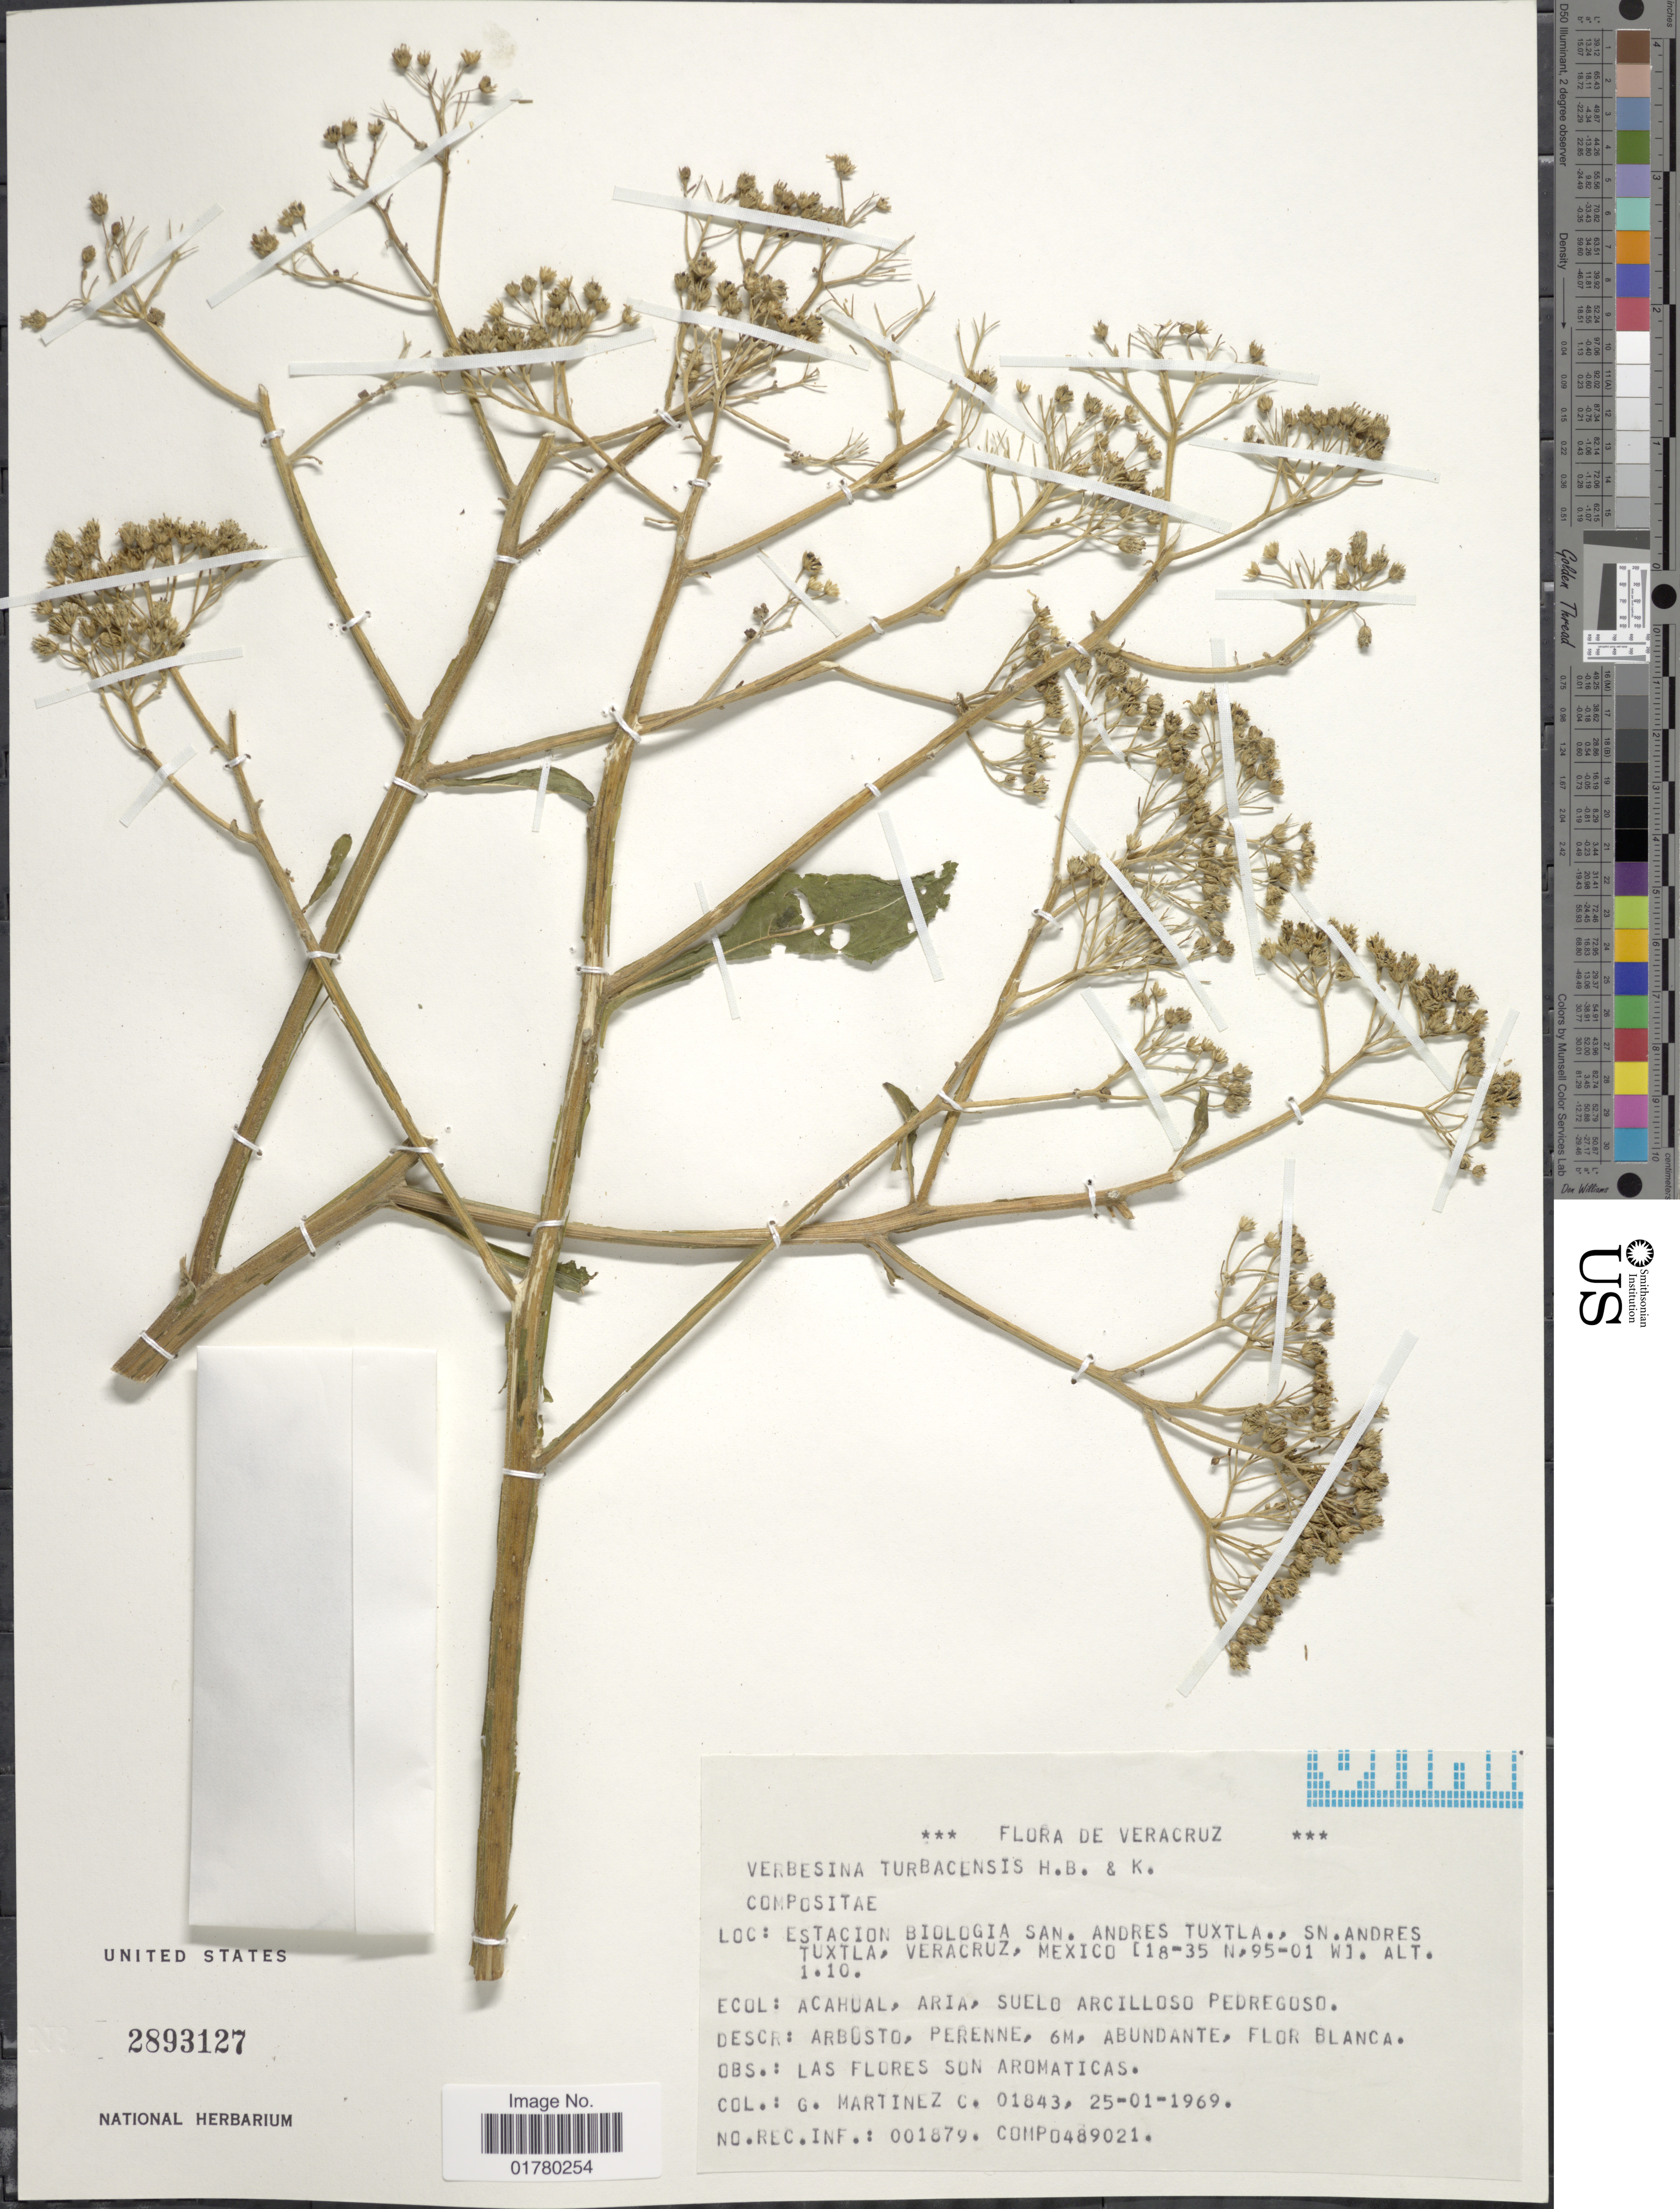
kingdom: Plantae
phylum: Tracheophyta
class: Magnoliopsida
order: Asterales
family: Asteraceae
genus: Verbesina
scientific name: Verbesina turbacensis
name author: Kunth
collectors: G. Martinez C.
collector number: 01843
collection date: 1969-01-25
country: Mexico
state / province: Veracruz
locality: Estacion Biologica San. Andres Tuxtla., Sn. Andres Tuxtla, Veracruz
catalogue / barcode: US 2893127